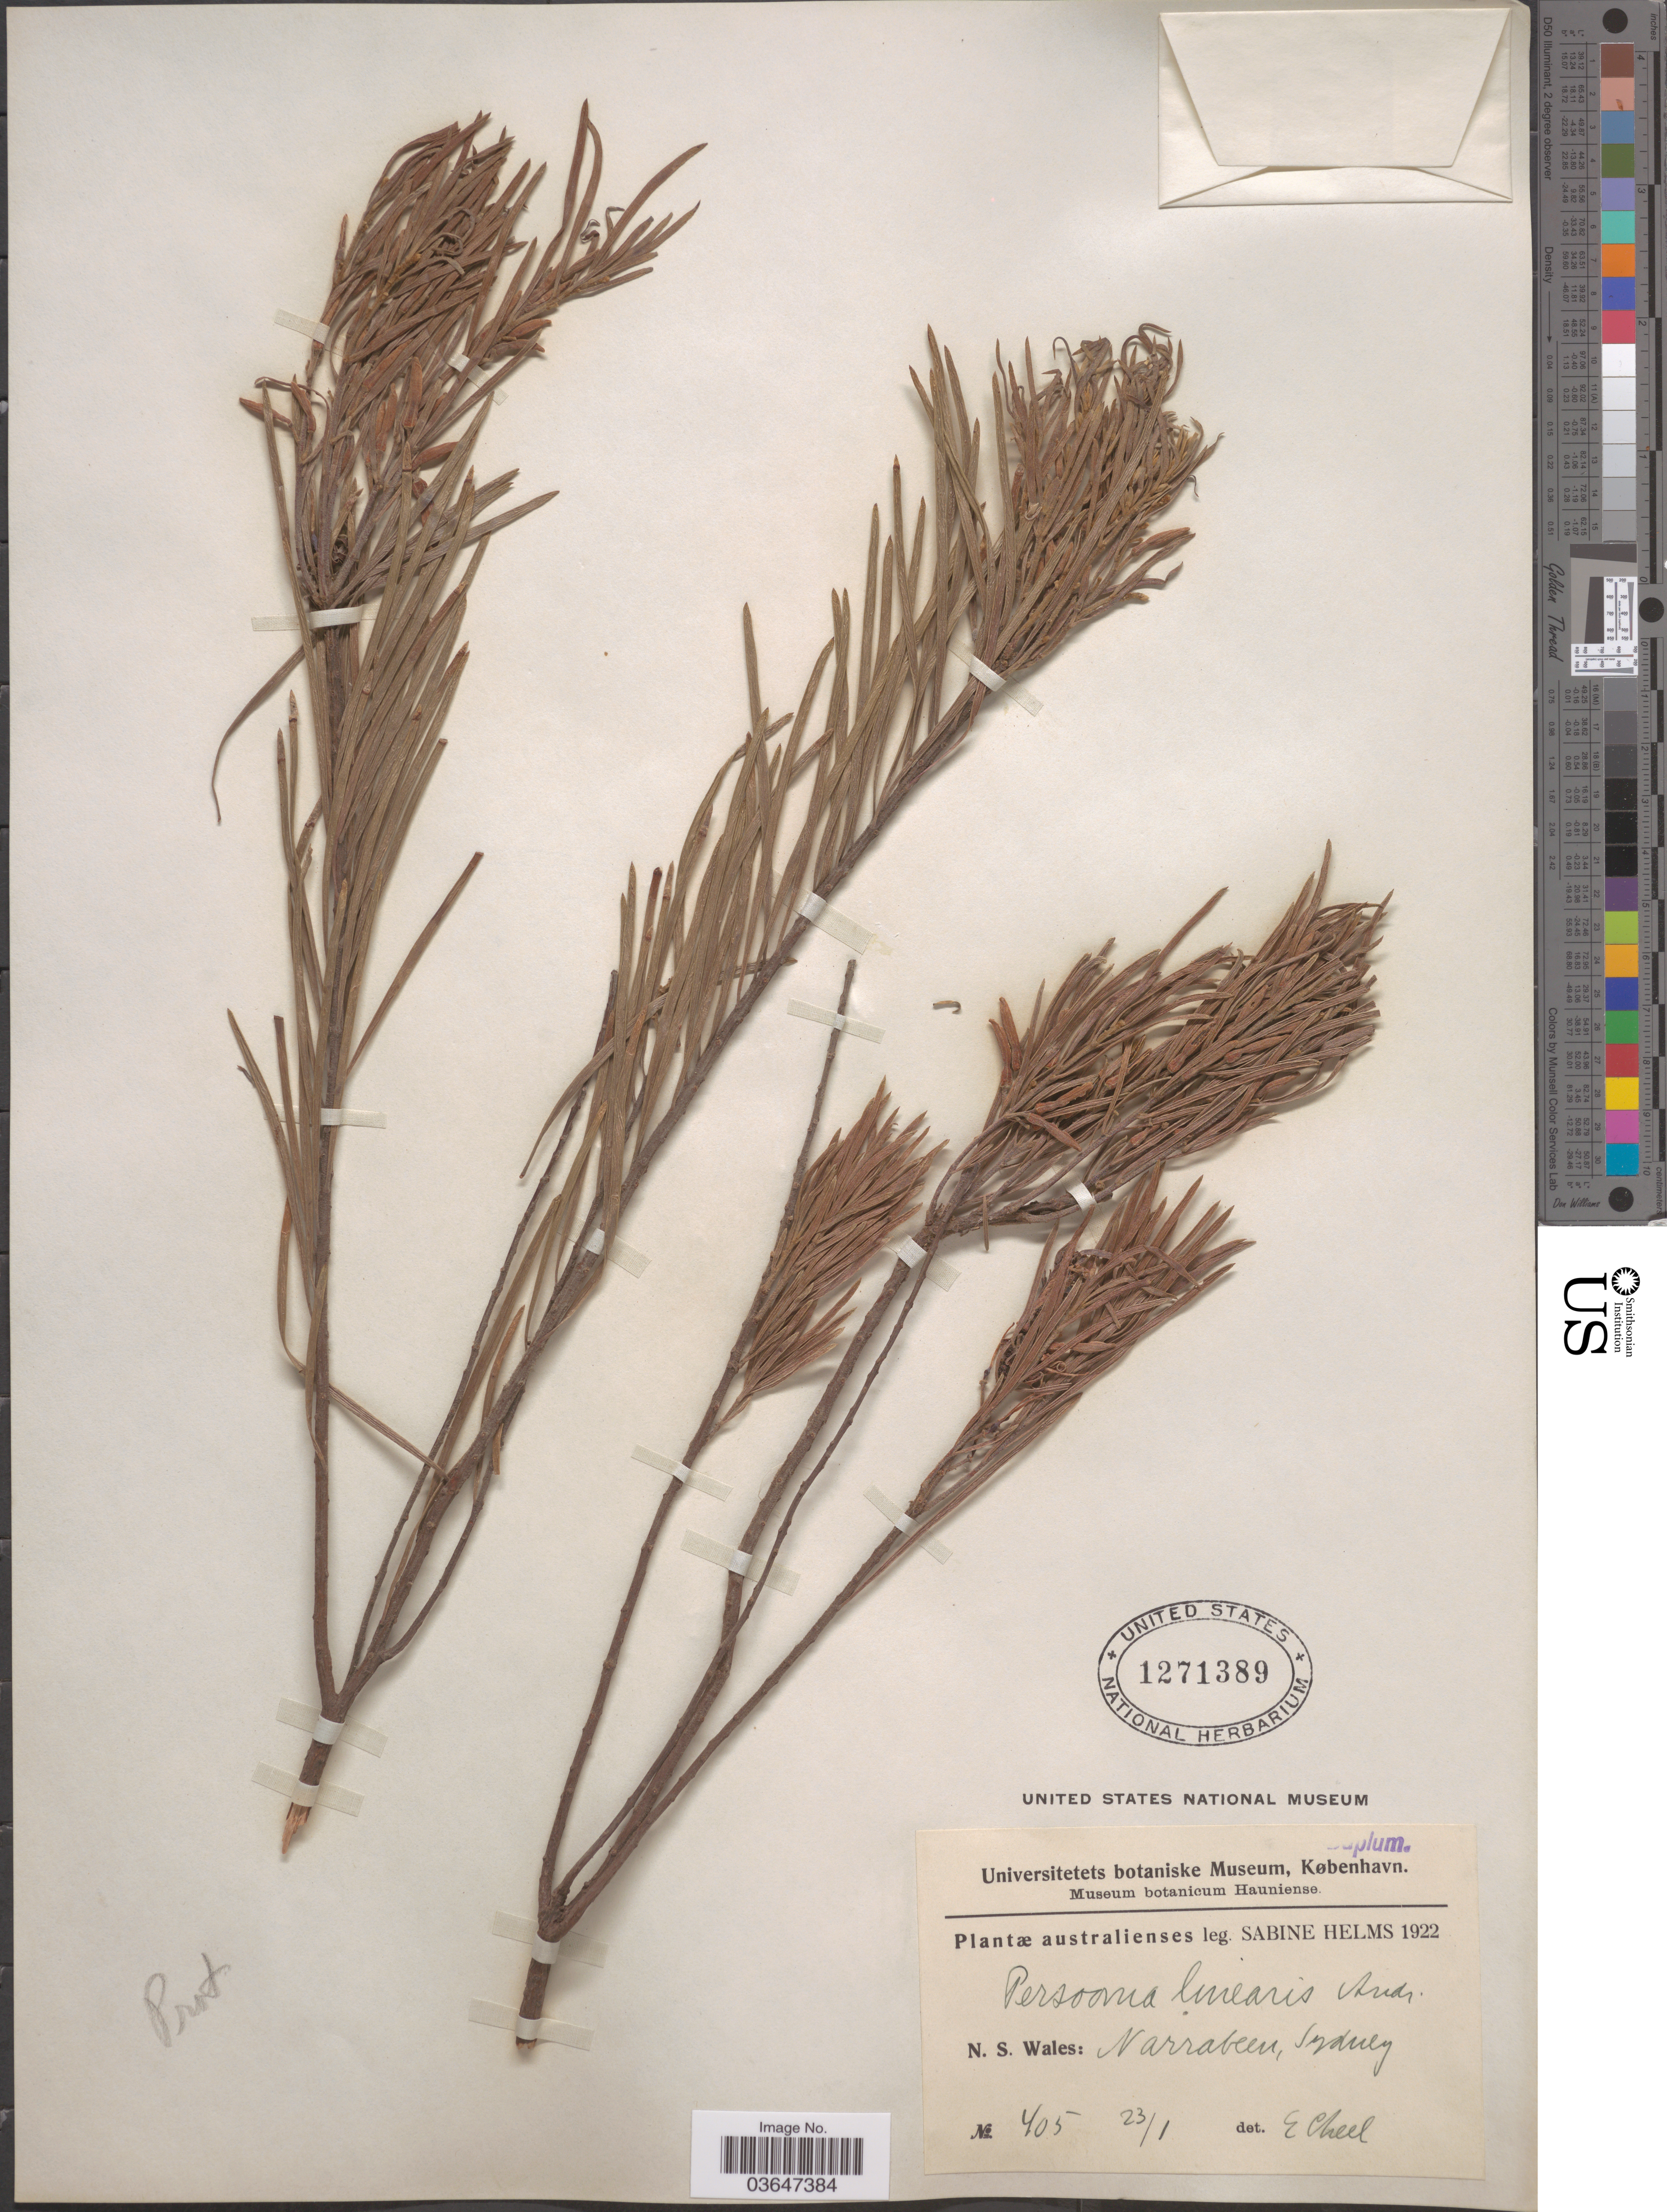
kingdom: Plantae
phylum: Tracheophyta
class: Magnoliopsida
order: Proteales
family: Proteaceae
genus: Persoonia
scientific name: Persoonia linearis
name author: Andrews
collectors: S. Helms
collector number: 405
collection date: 1922-01-23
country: Australia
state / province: New South Wales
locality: Narrabeen, Sydney.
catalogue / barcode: US 1271389